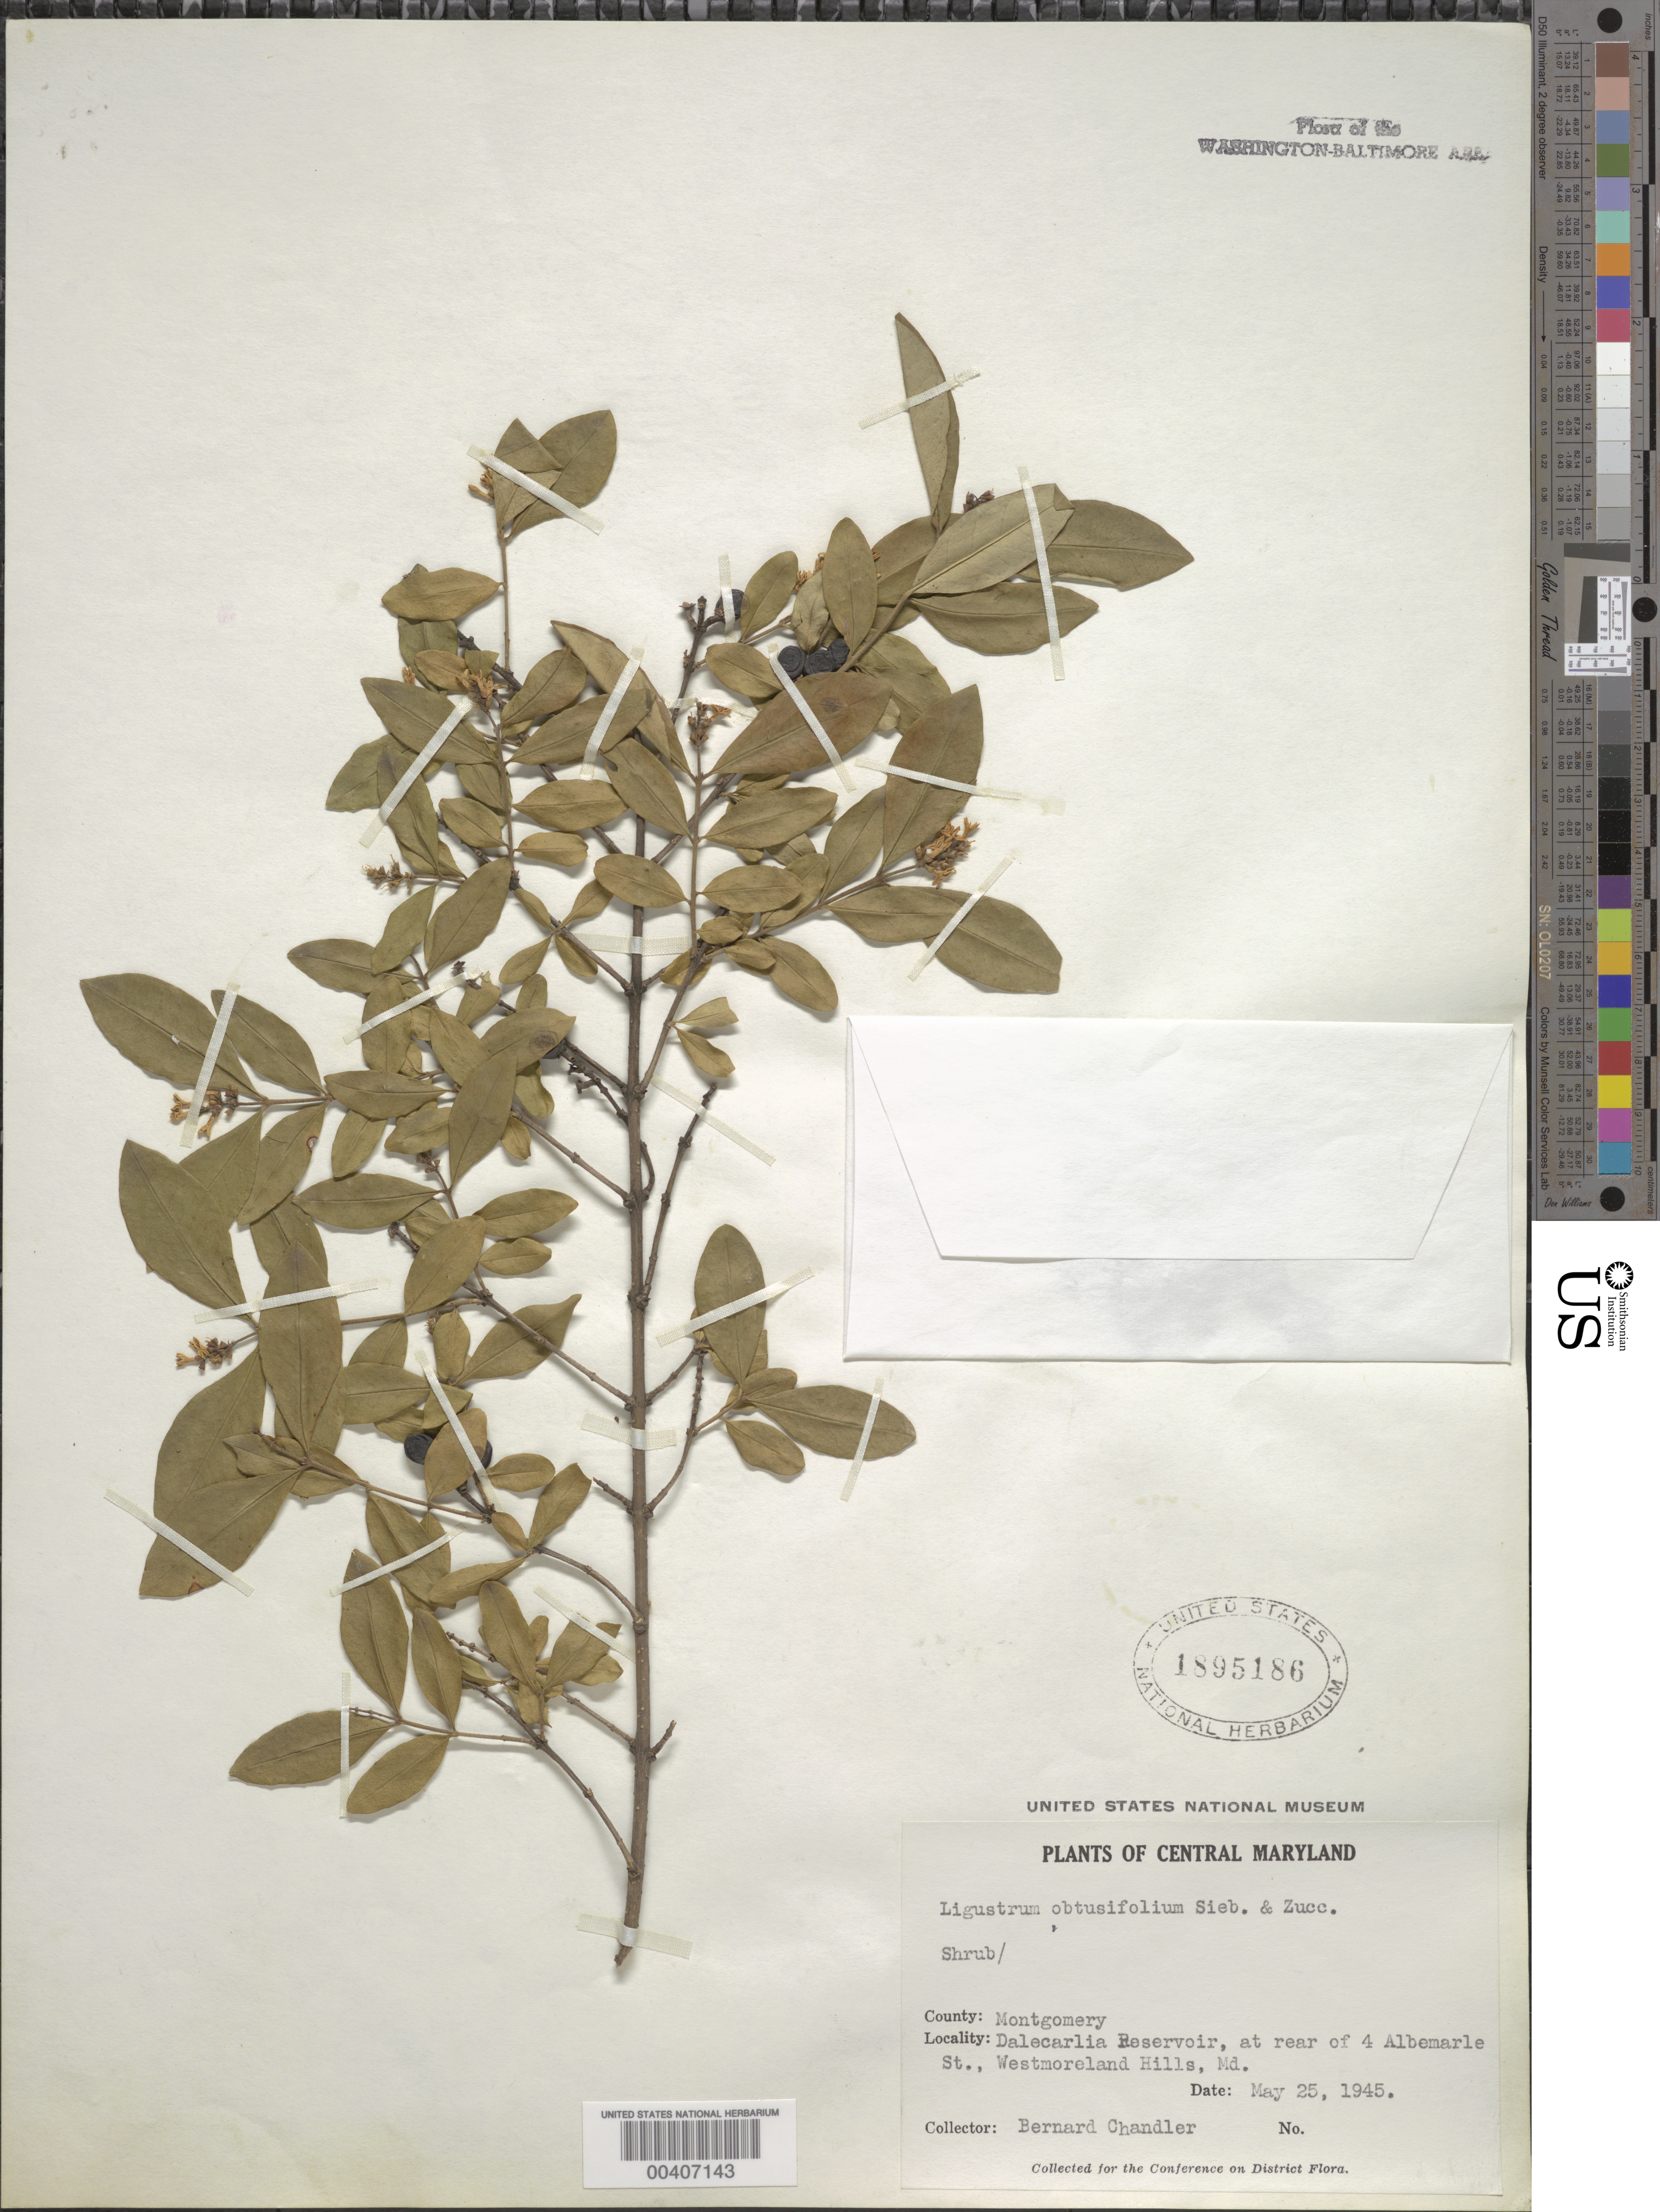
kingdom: Plantae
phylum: Tracheophyta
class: Magnoliopsida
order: Lamiales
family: Oleaceae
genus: Ligustrum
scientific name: Ligustrum obtusifolium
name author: Siebert & Zucc.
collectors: B. Chandler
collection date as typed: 25 May 1945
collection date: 1945-05-25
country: United States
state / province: Maryland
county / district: Montgomery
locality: Dalecarlia Water Reservoir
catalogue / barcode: US 1895186